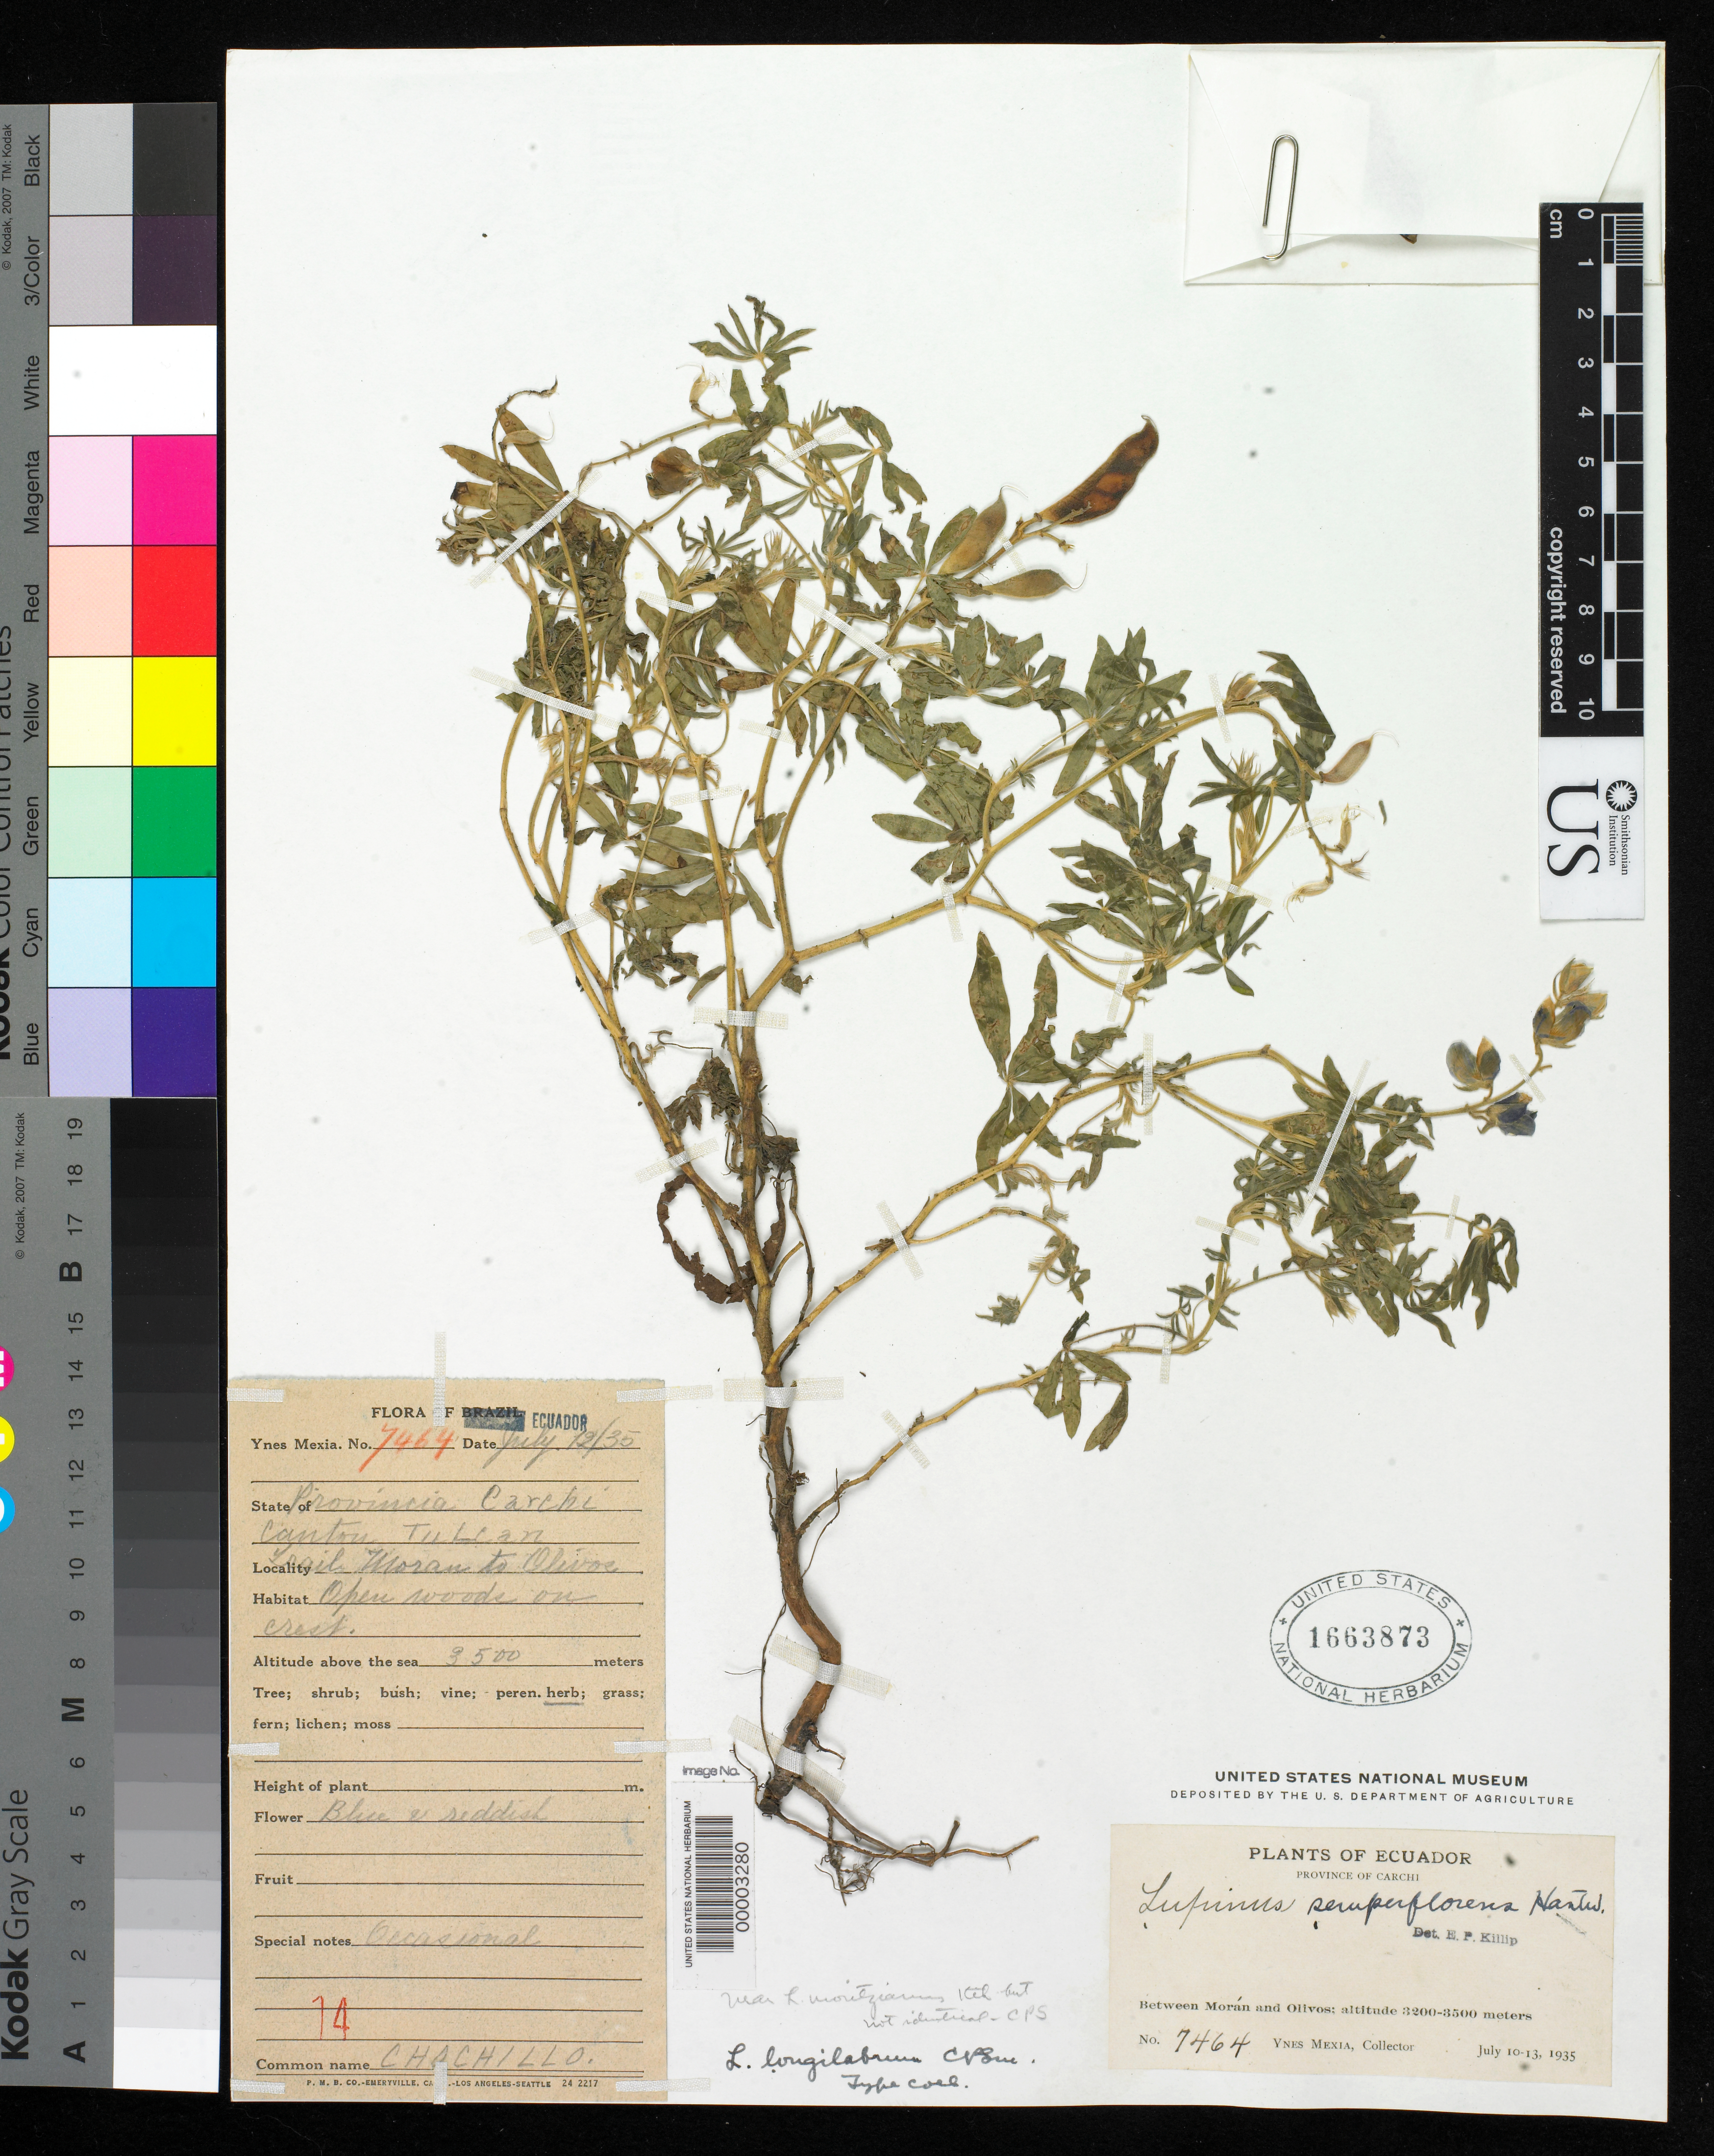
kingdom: Plantae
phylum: Tracheophyta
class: Magnoliopsida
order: Fabales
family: Fabaceae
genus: Lupinus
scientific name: Lupinus longilabrum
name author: C.P. Sm.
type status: Isotype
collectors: Y. Mexia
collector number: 7464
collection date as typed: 10 Jul 1935 to 13 Jul 1935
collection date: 1935-07-10/1935-07-13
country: Ecuador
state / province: Carchi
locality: Between Moran and Olivos.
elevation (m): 3200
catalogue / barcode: US 1663873